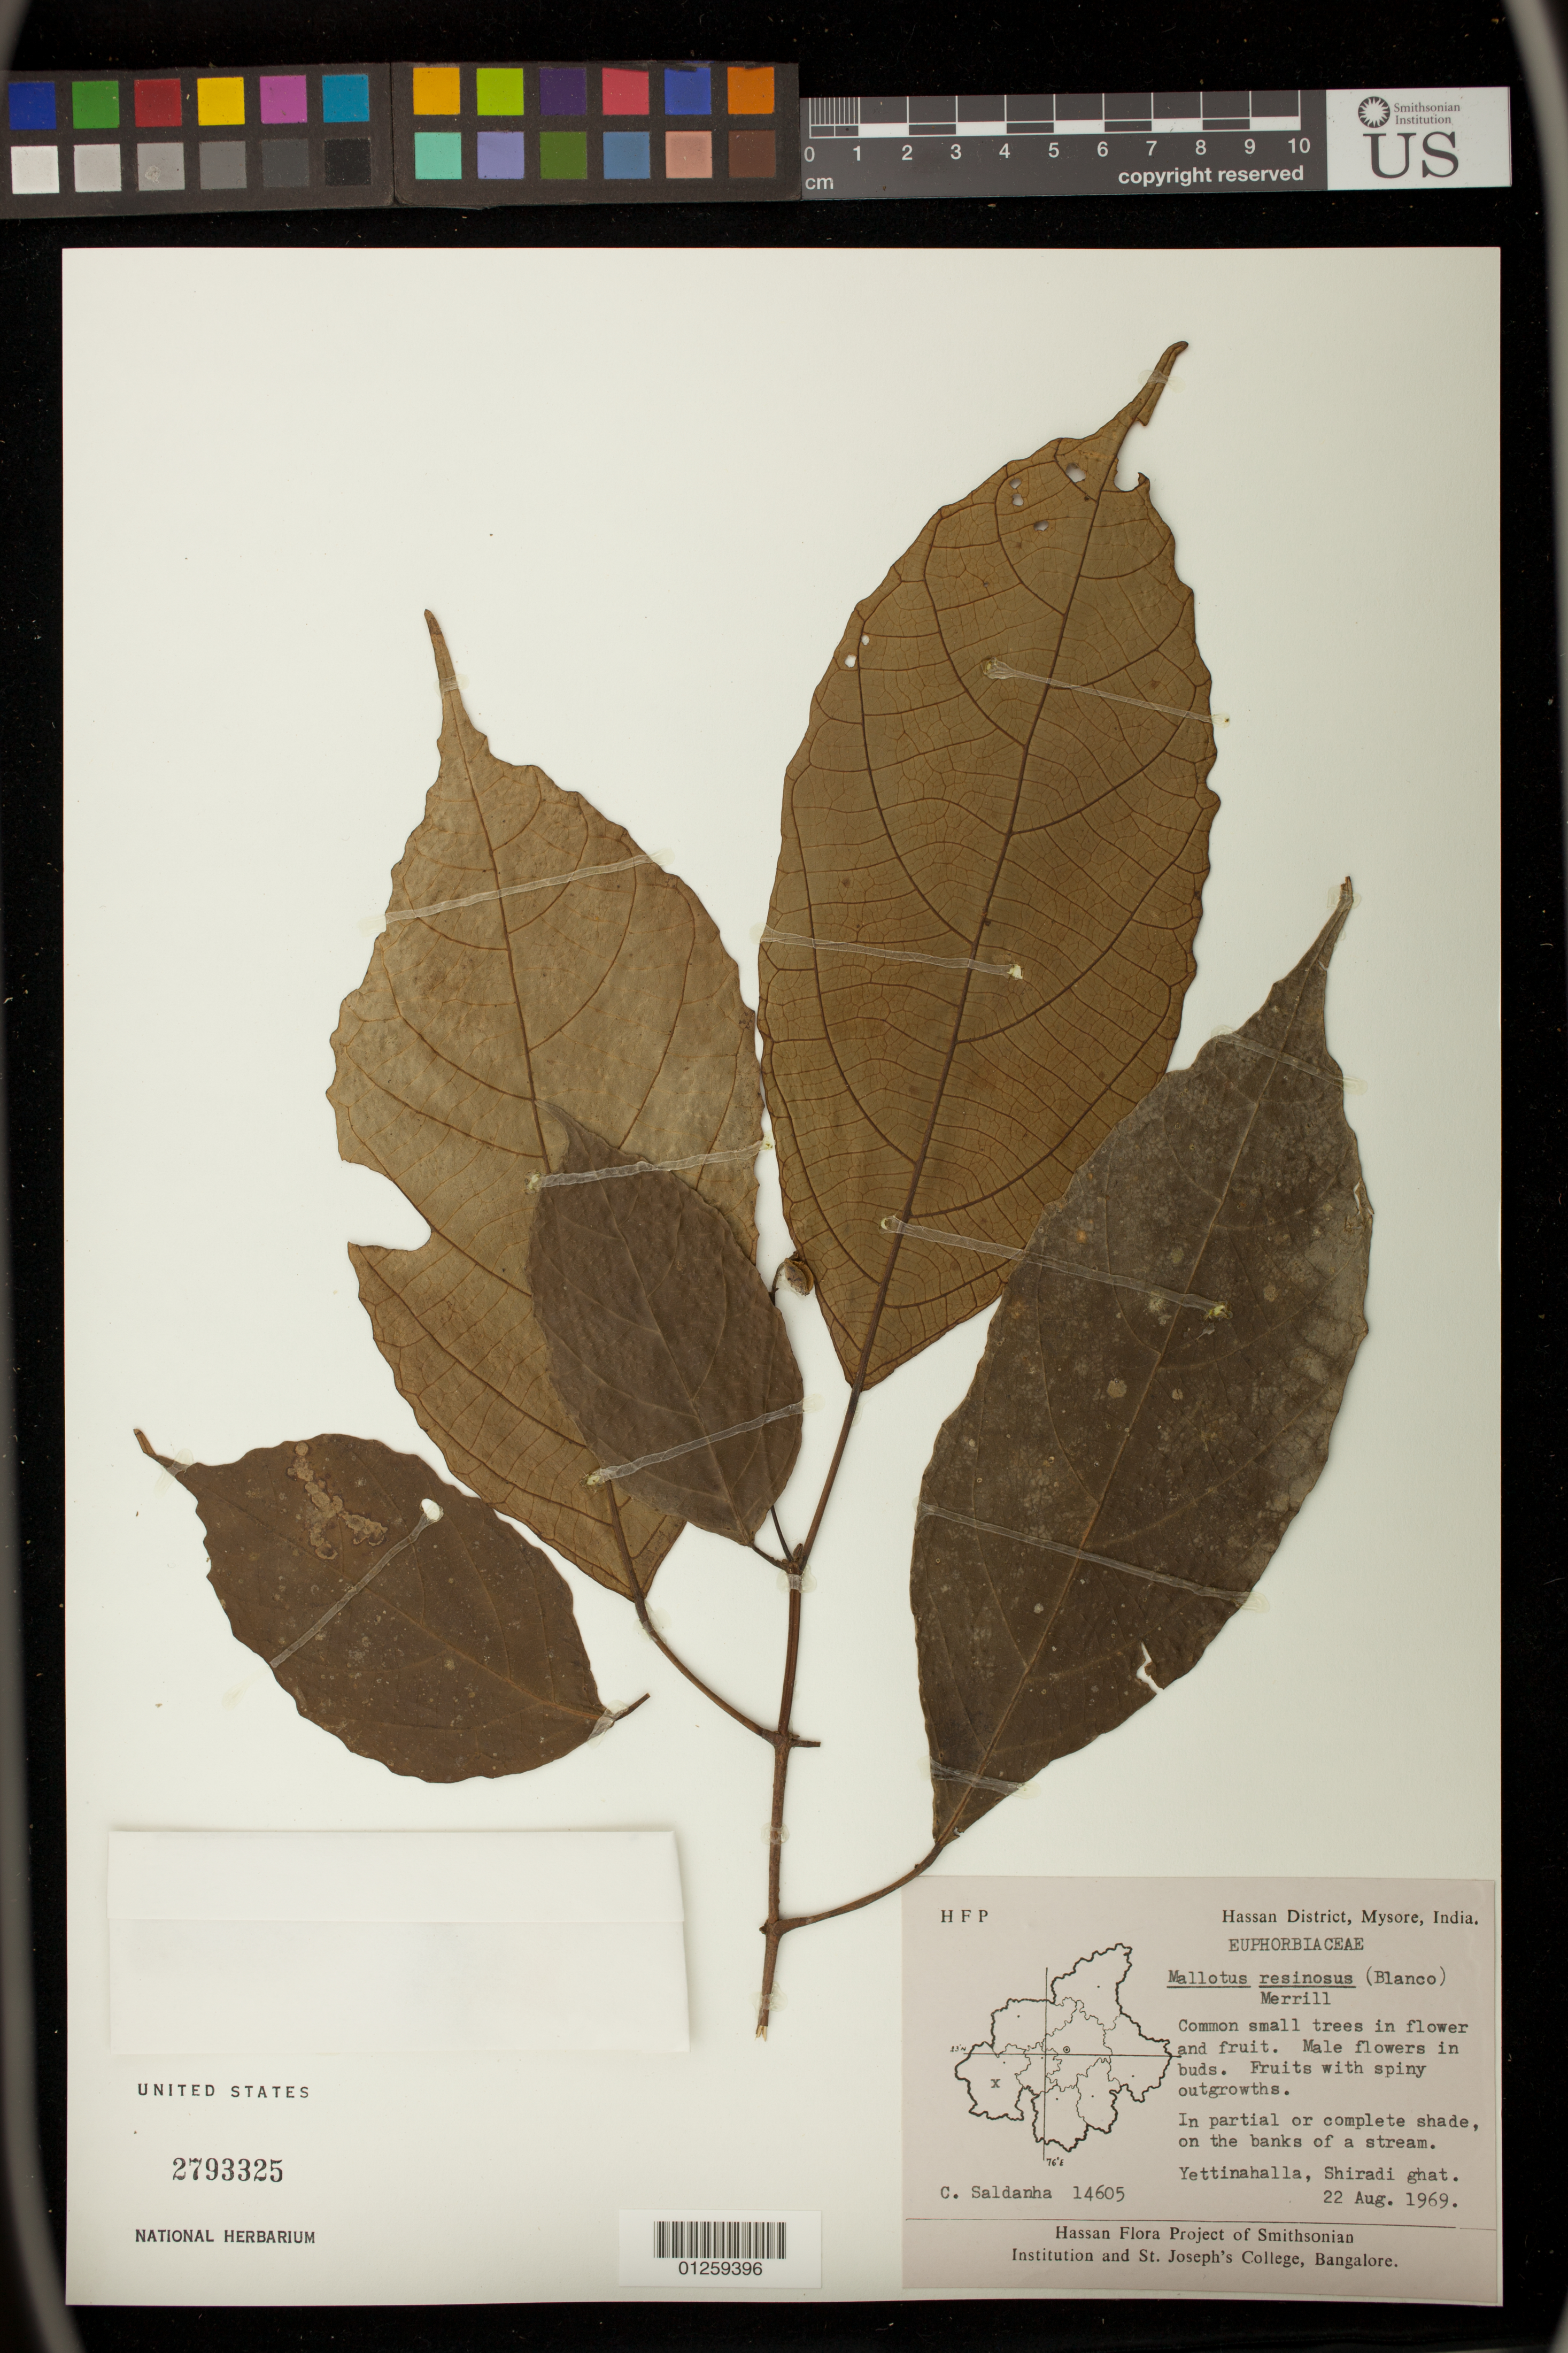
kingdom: Plantae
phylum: Tracheophyta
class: Magnoliopsida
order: Malpighiales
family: Euphorbiaceae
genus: Mallotus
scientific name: Mallotus resinosus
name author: (Blanco) Merr.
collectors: C. J. Saldanha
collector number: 14605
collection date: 1969-08-22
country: India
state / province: Karnataka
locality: Hassan District, Mysore.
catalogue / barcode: US 2793325